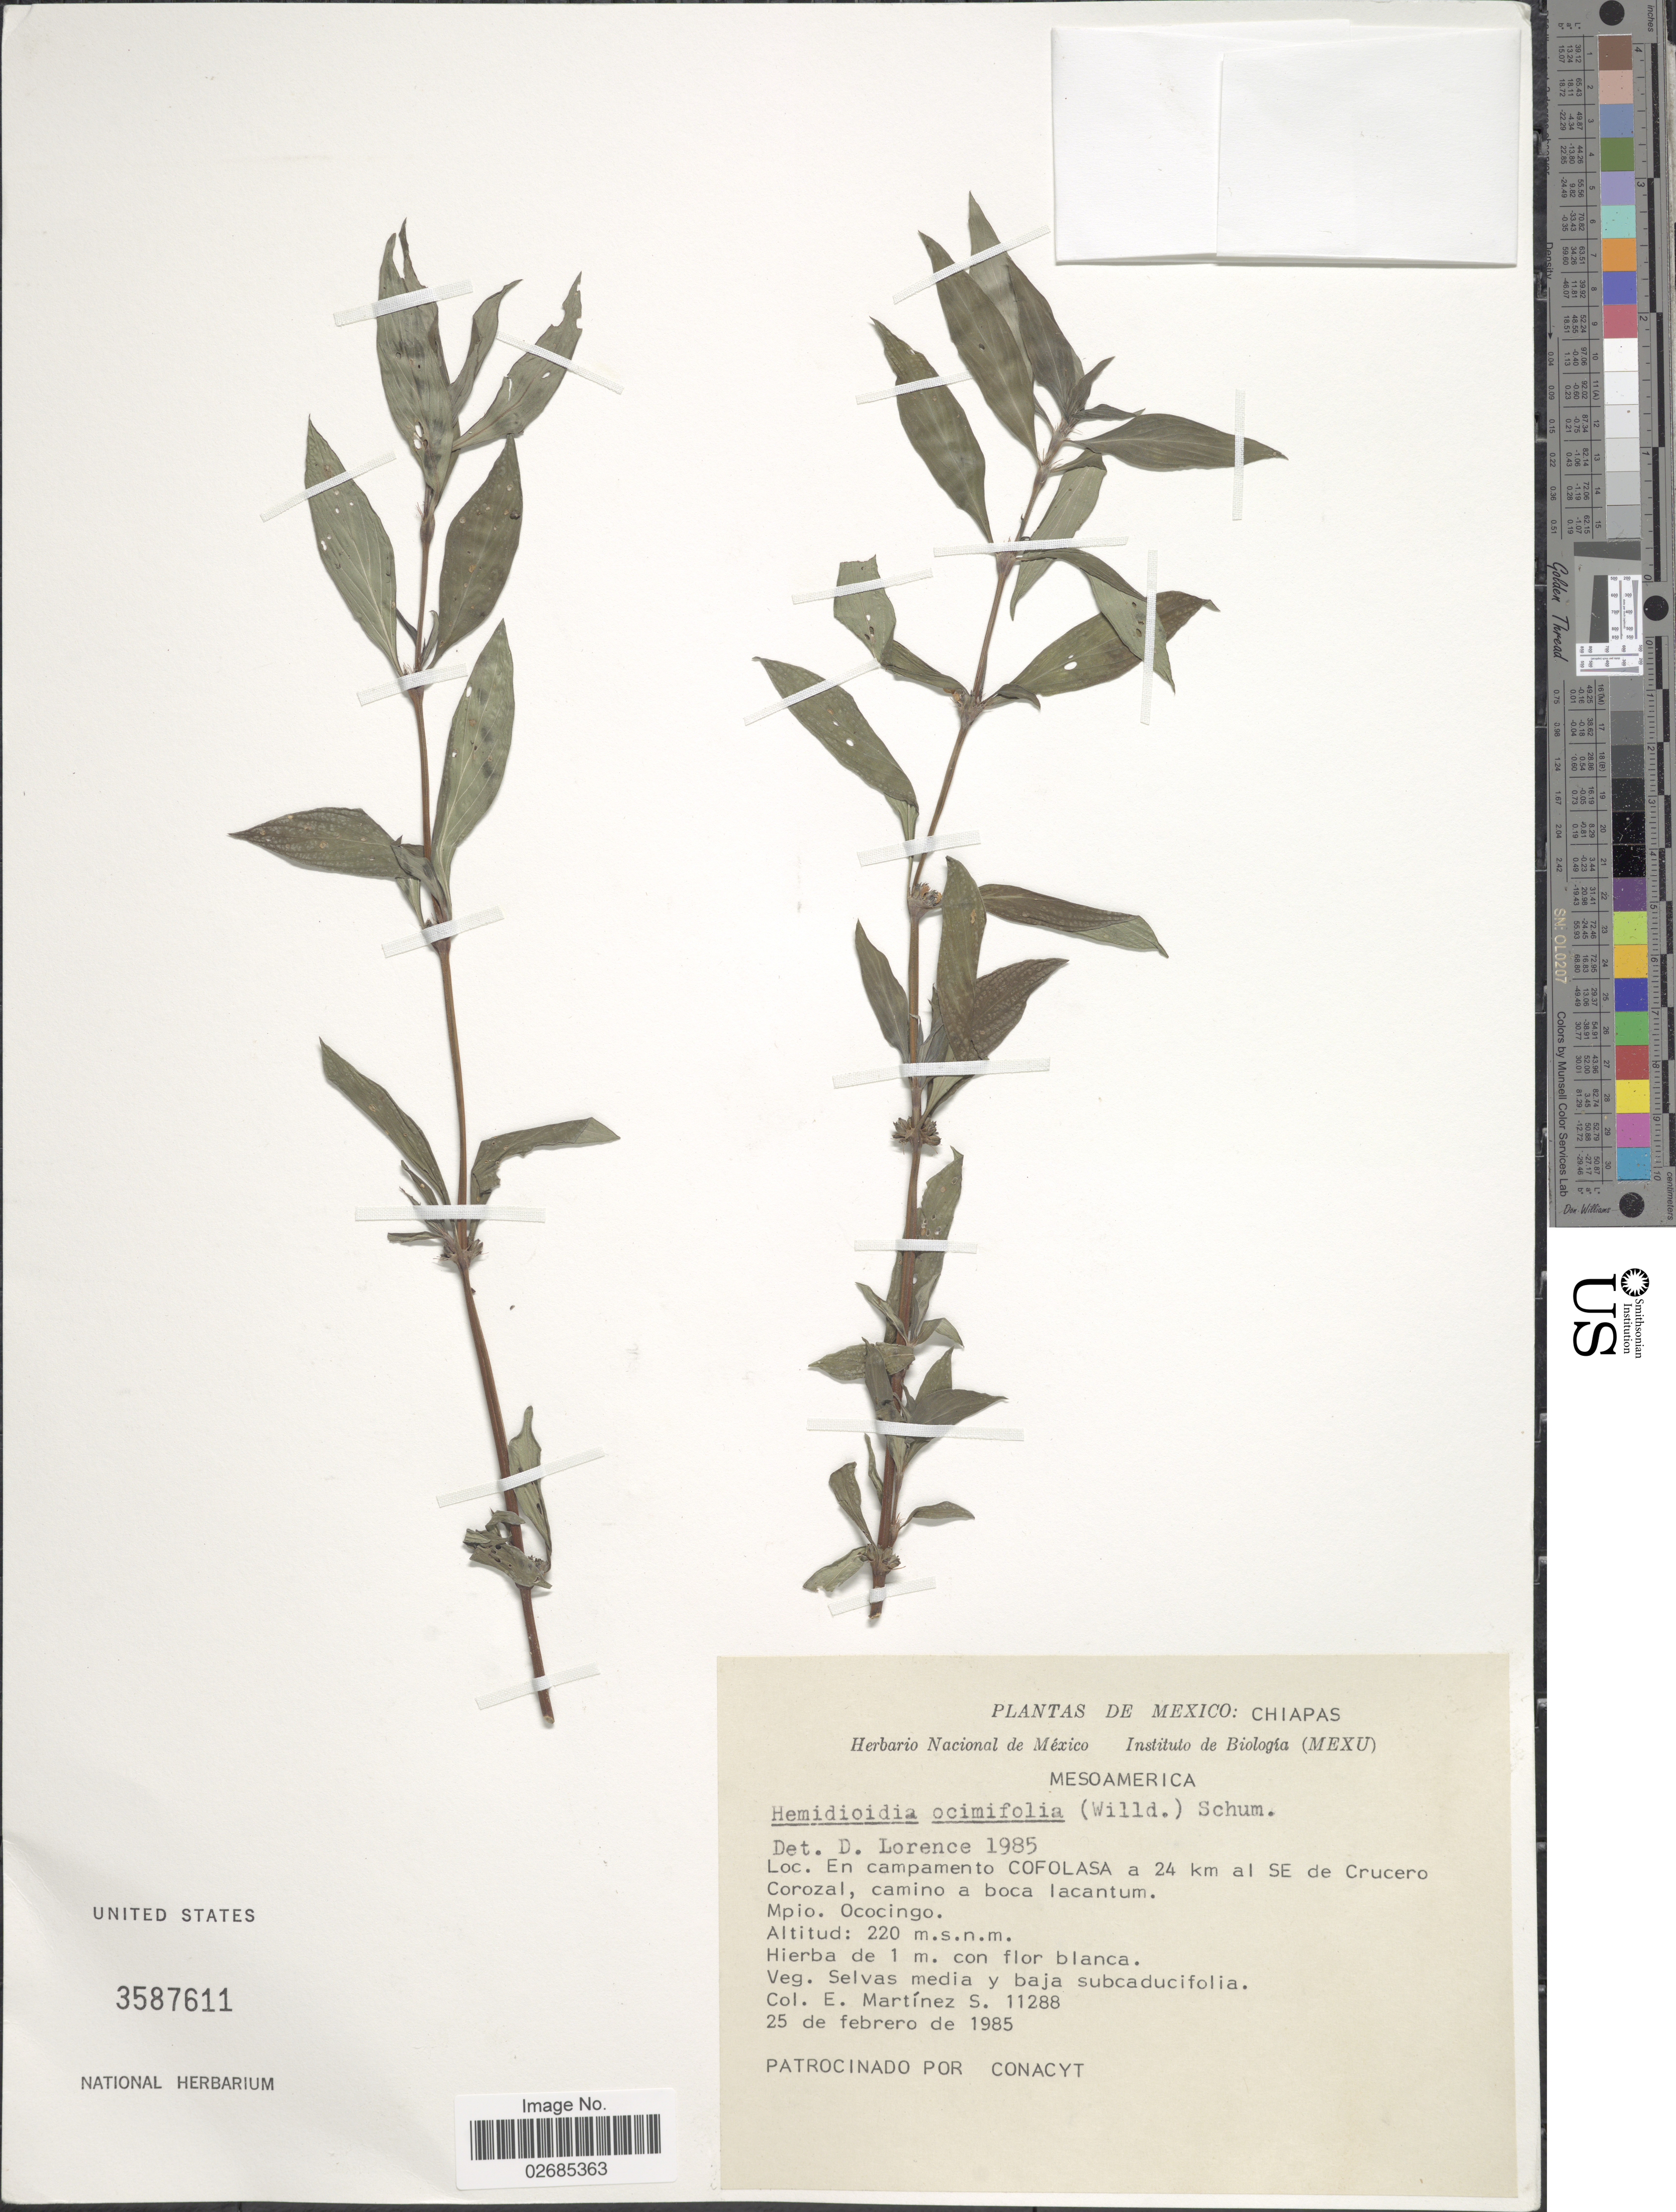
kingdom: Plantae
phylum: Tracheophyta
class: Magnoliopsida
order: Gentianales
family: Rubiaceae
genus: Hemidiodia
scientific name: Hemidiodia ocimifolia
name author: (Willd.) K. Schum.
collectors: E. M. Martínez S.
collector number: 11288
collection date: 1985-02-25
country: Mexico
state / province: Chiapas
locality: En campamento Cofolosa a 24 km al SE de Crucero Corozal, camino a boca lacantum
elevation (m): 220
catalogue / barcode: US 3587611